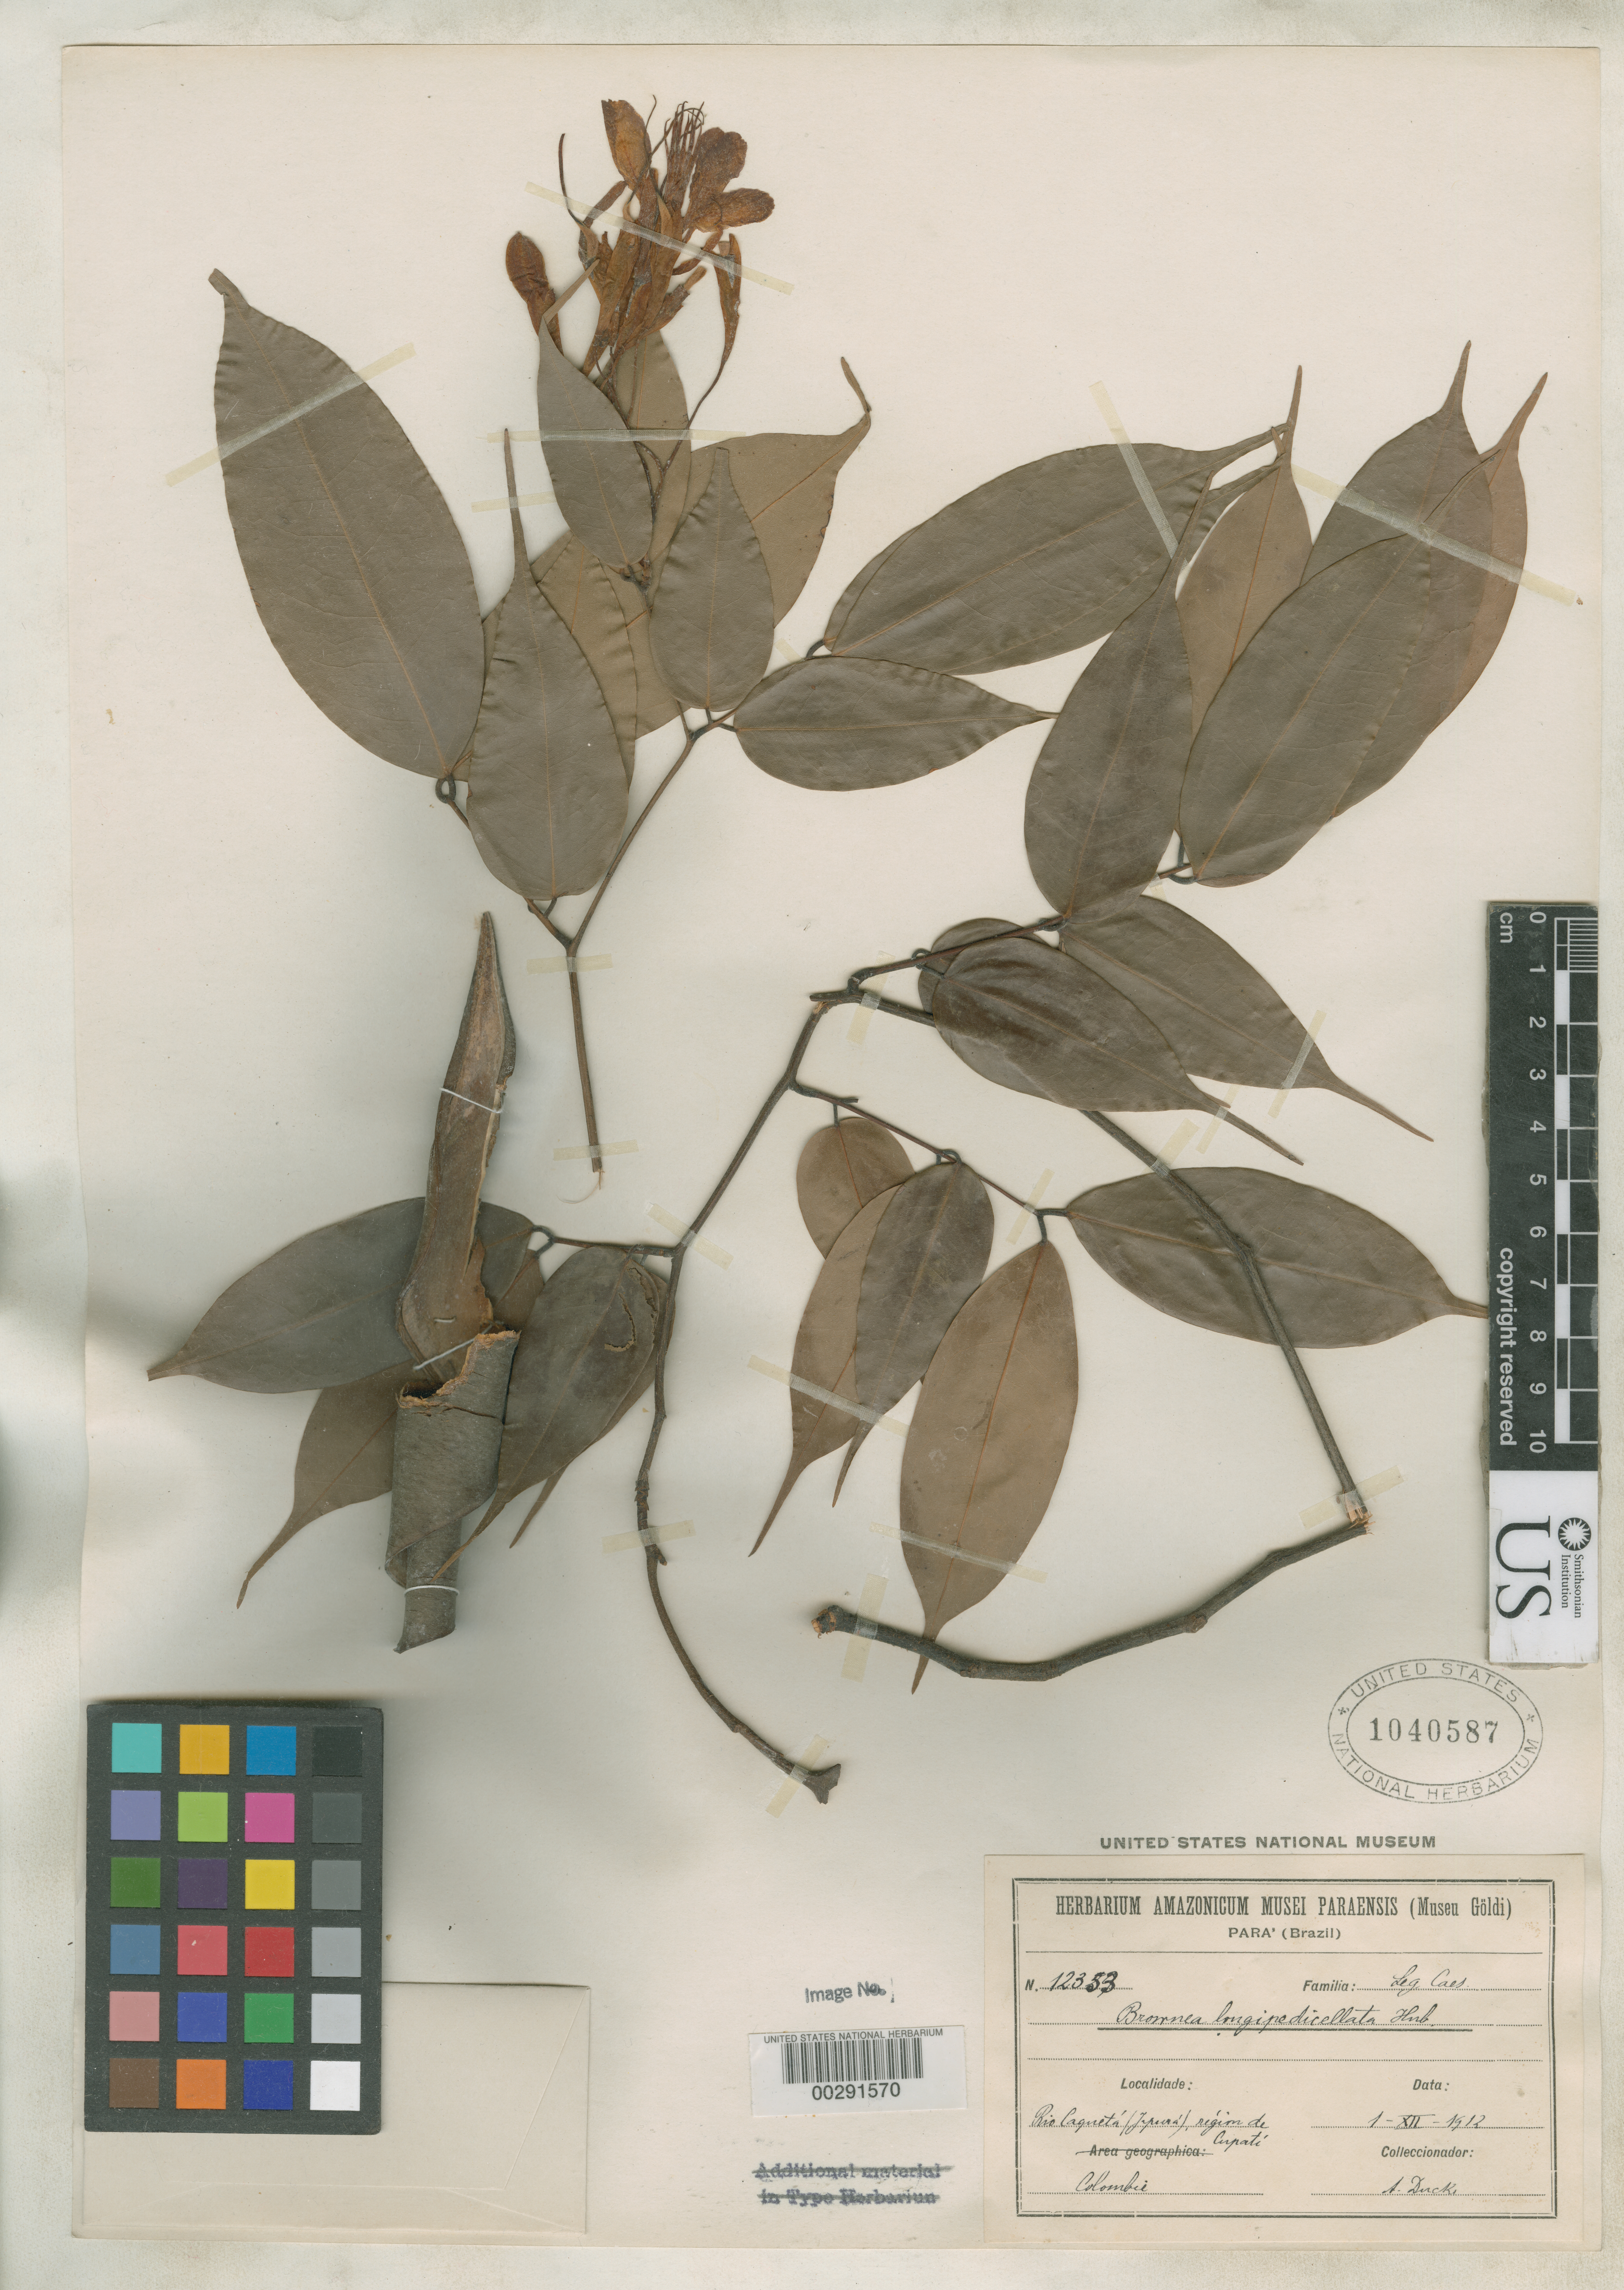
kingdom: Plantae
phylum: Tracheophyta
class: Magnoliopsida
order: Fabales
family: Fabaceae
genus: Brownea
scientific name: Brownea longipedicellata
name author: Huber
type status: Isotype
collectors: A. Ducke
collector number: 12353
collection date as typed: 01 Dec 1912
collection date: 1912-12-01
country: Colombia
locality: Rio Caqueta (Japura), region de Cupati.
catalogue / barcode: US 1040587